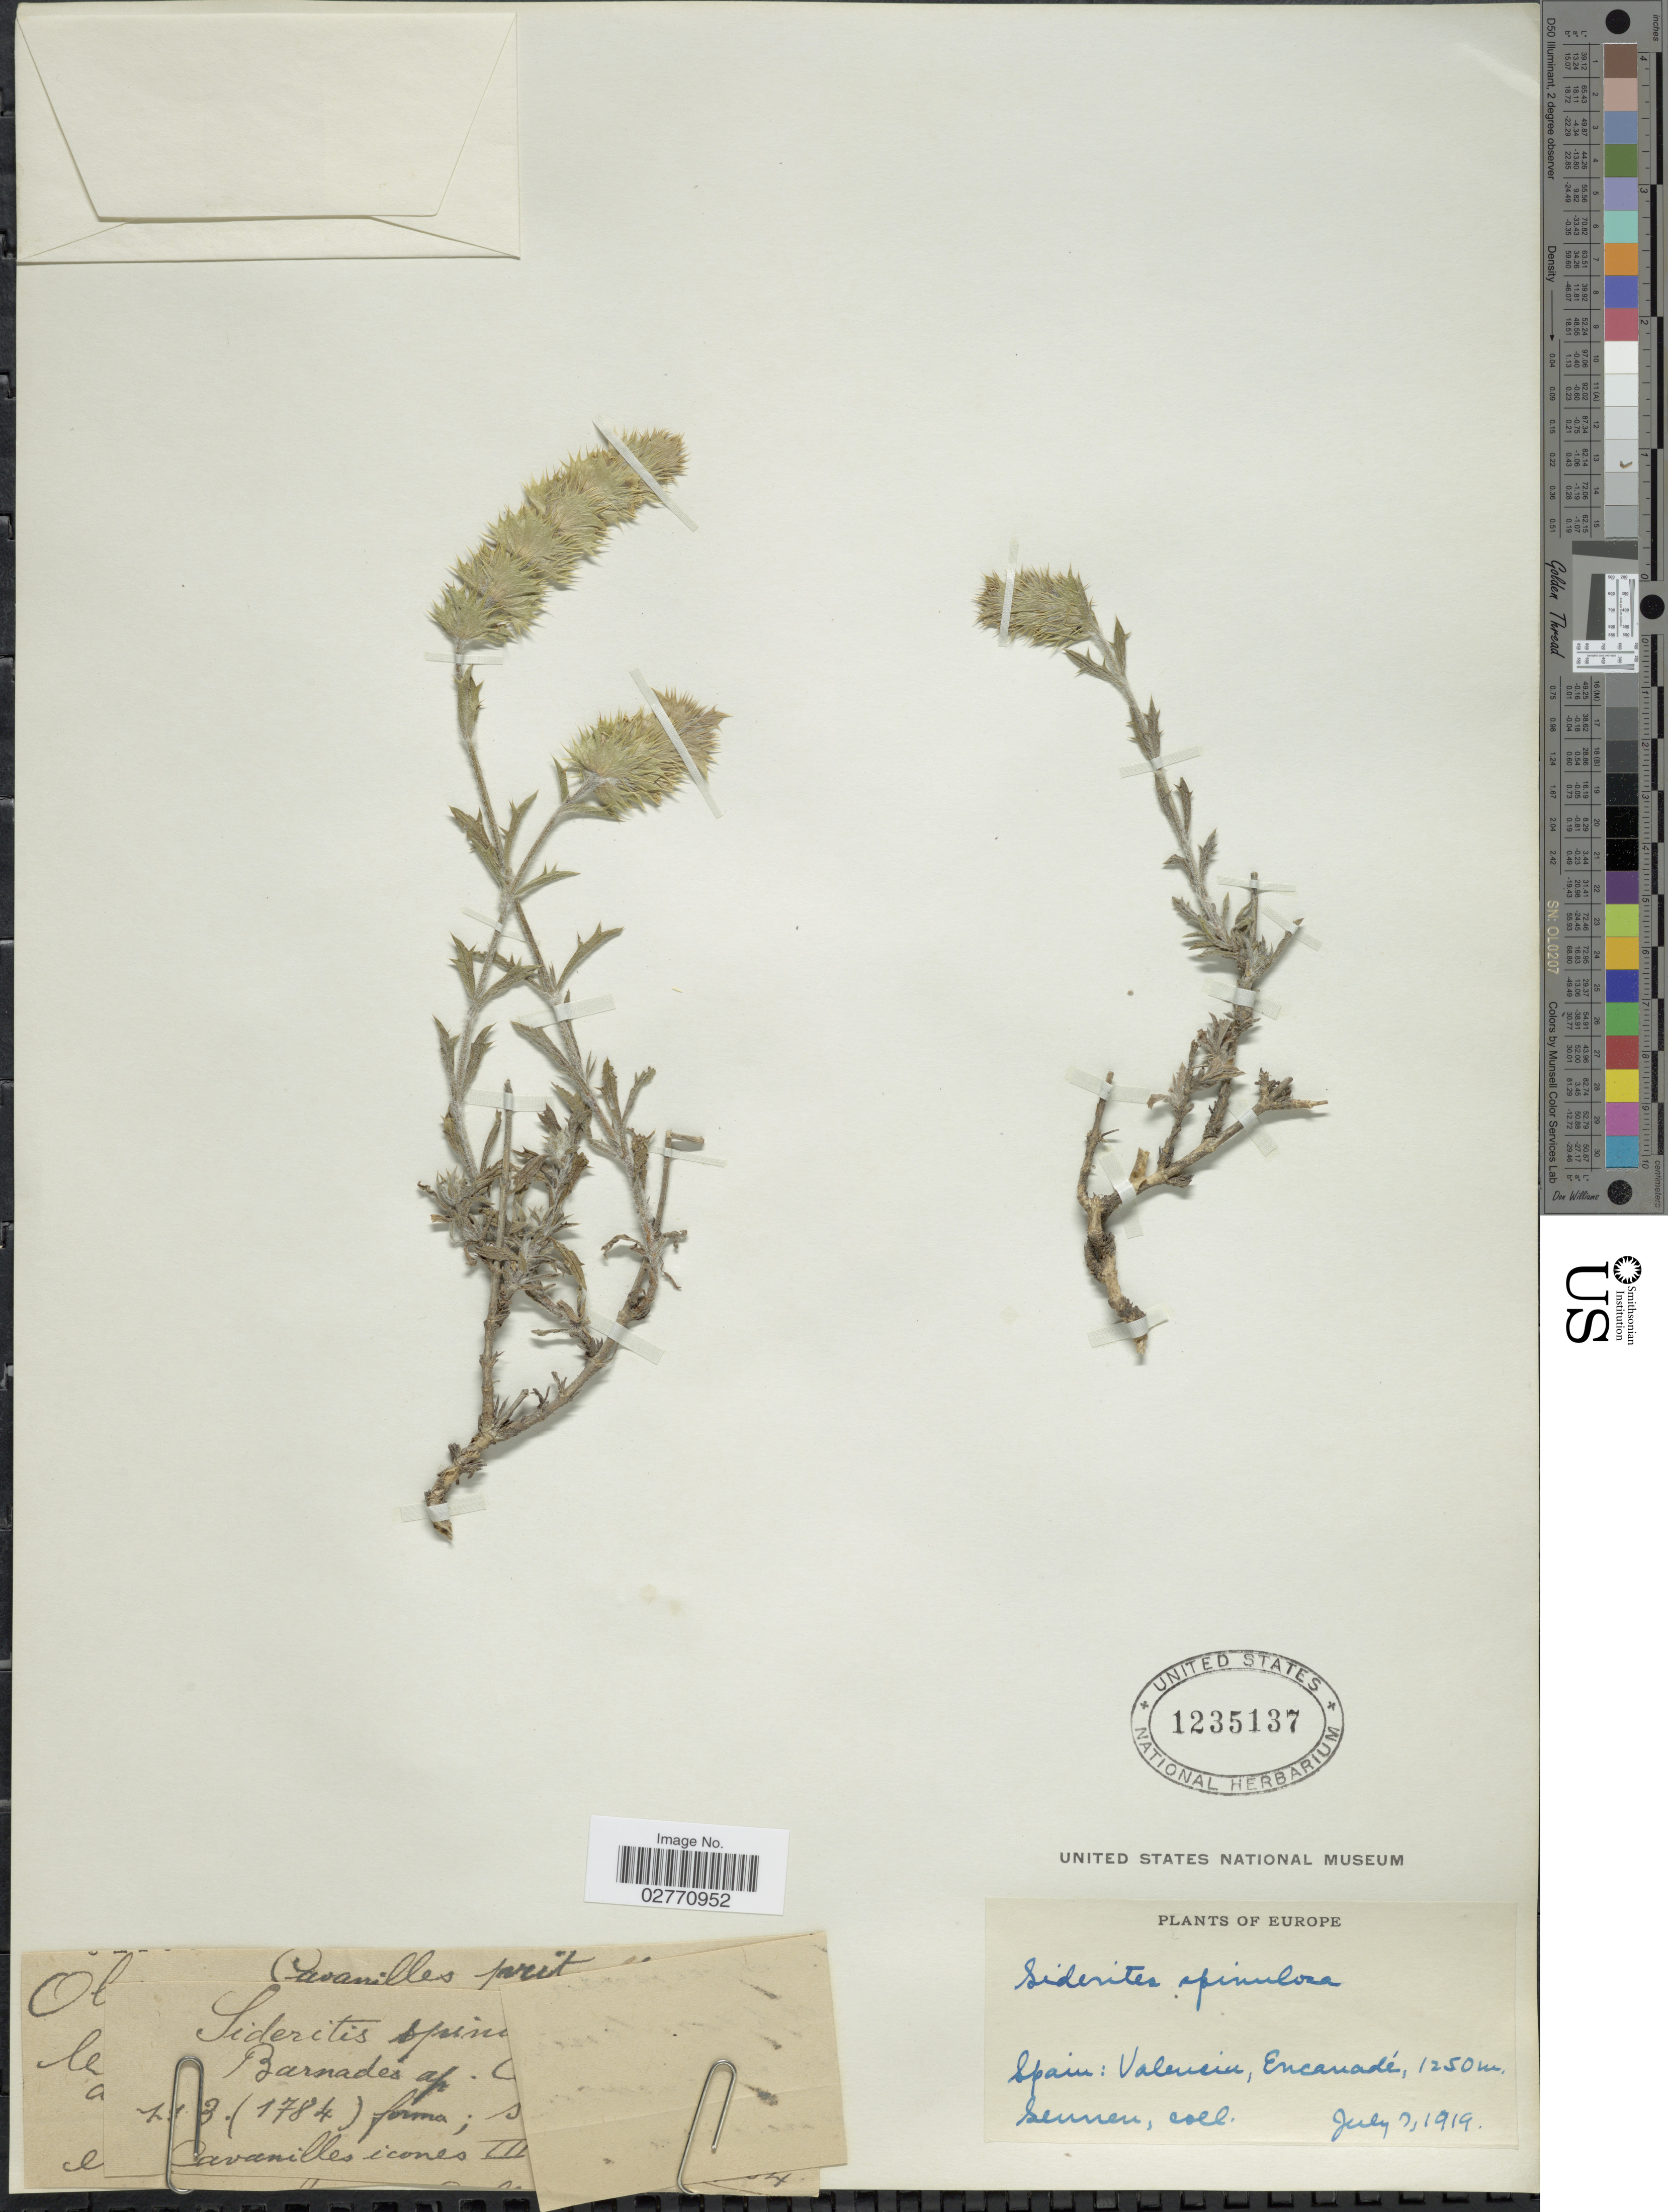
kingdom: Plantae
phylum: Tracheophyta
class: Magnoliopsida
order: Lamiales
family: Lamiaceae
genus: Sideritis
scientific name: Sideritis spinulosa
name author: Barnadez ex Asso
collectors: E. Sennen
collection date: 1919-07-01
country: Spain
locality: Valencia, Encanadé.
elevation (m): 1250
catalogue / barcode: US 1235137